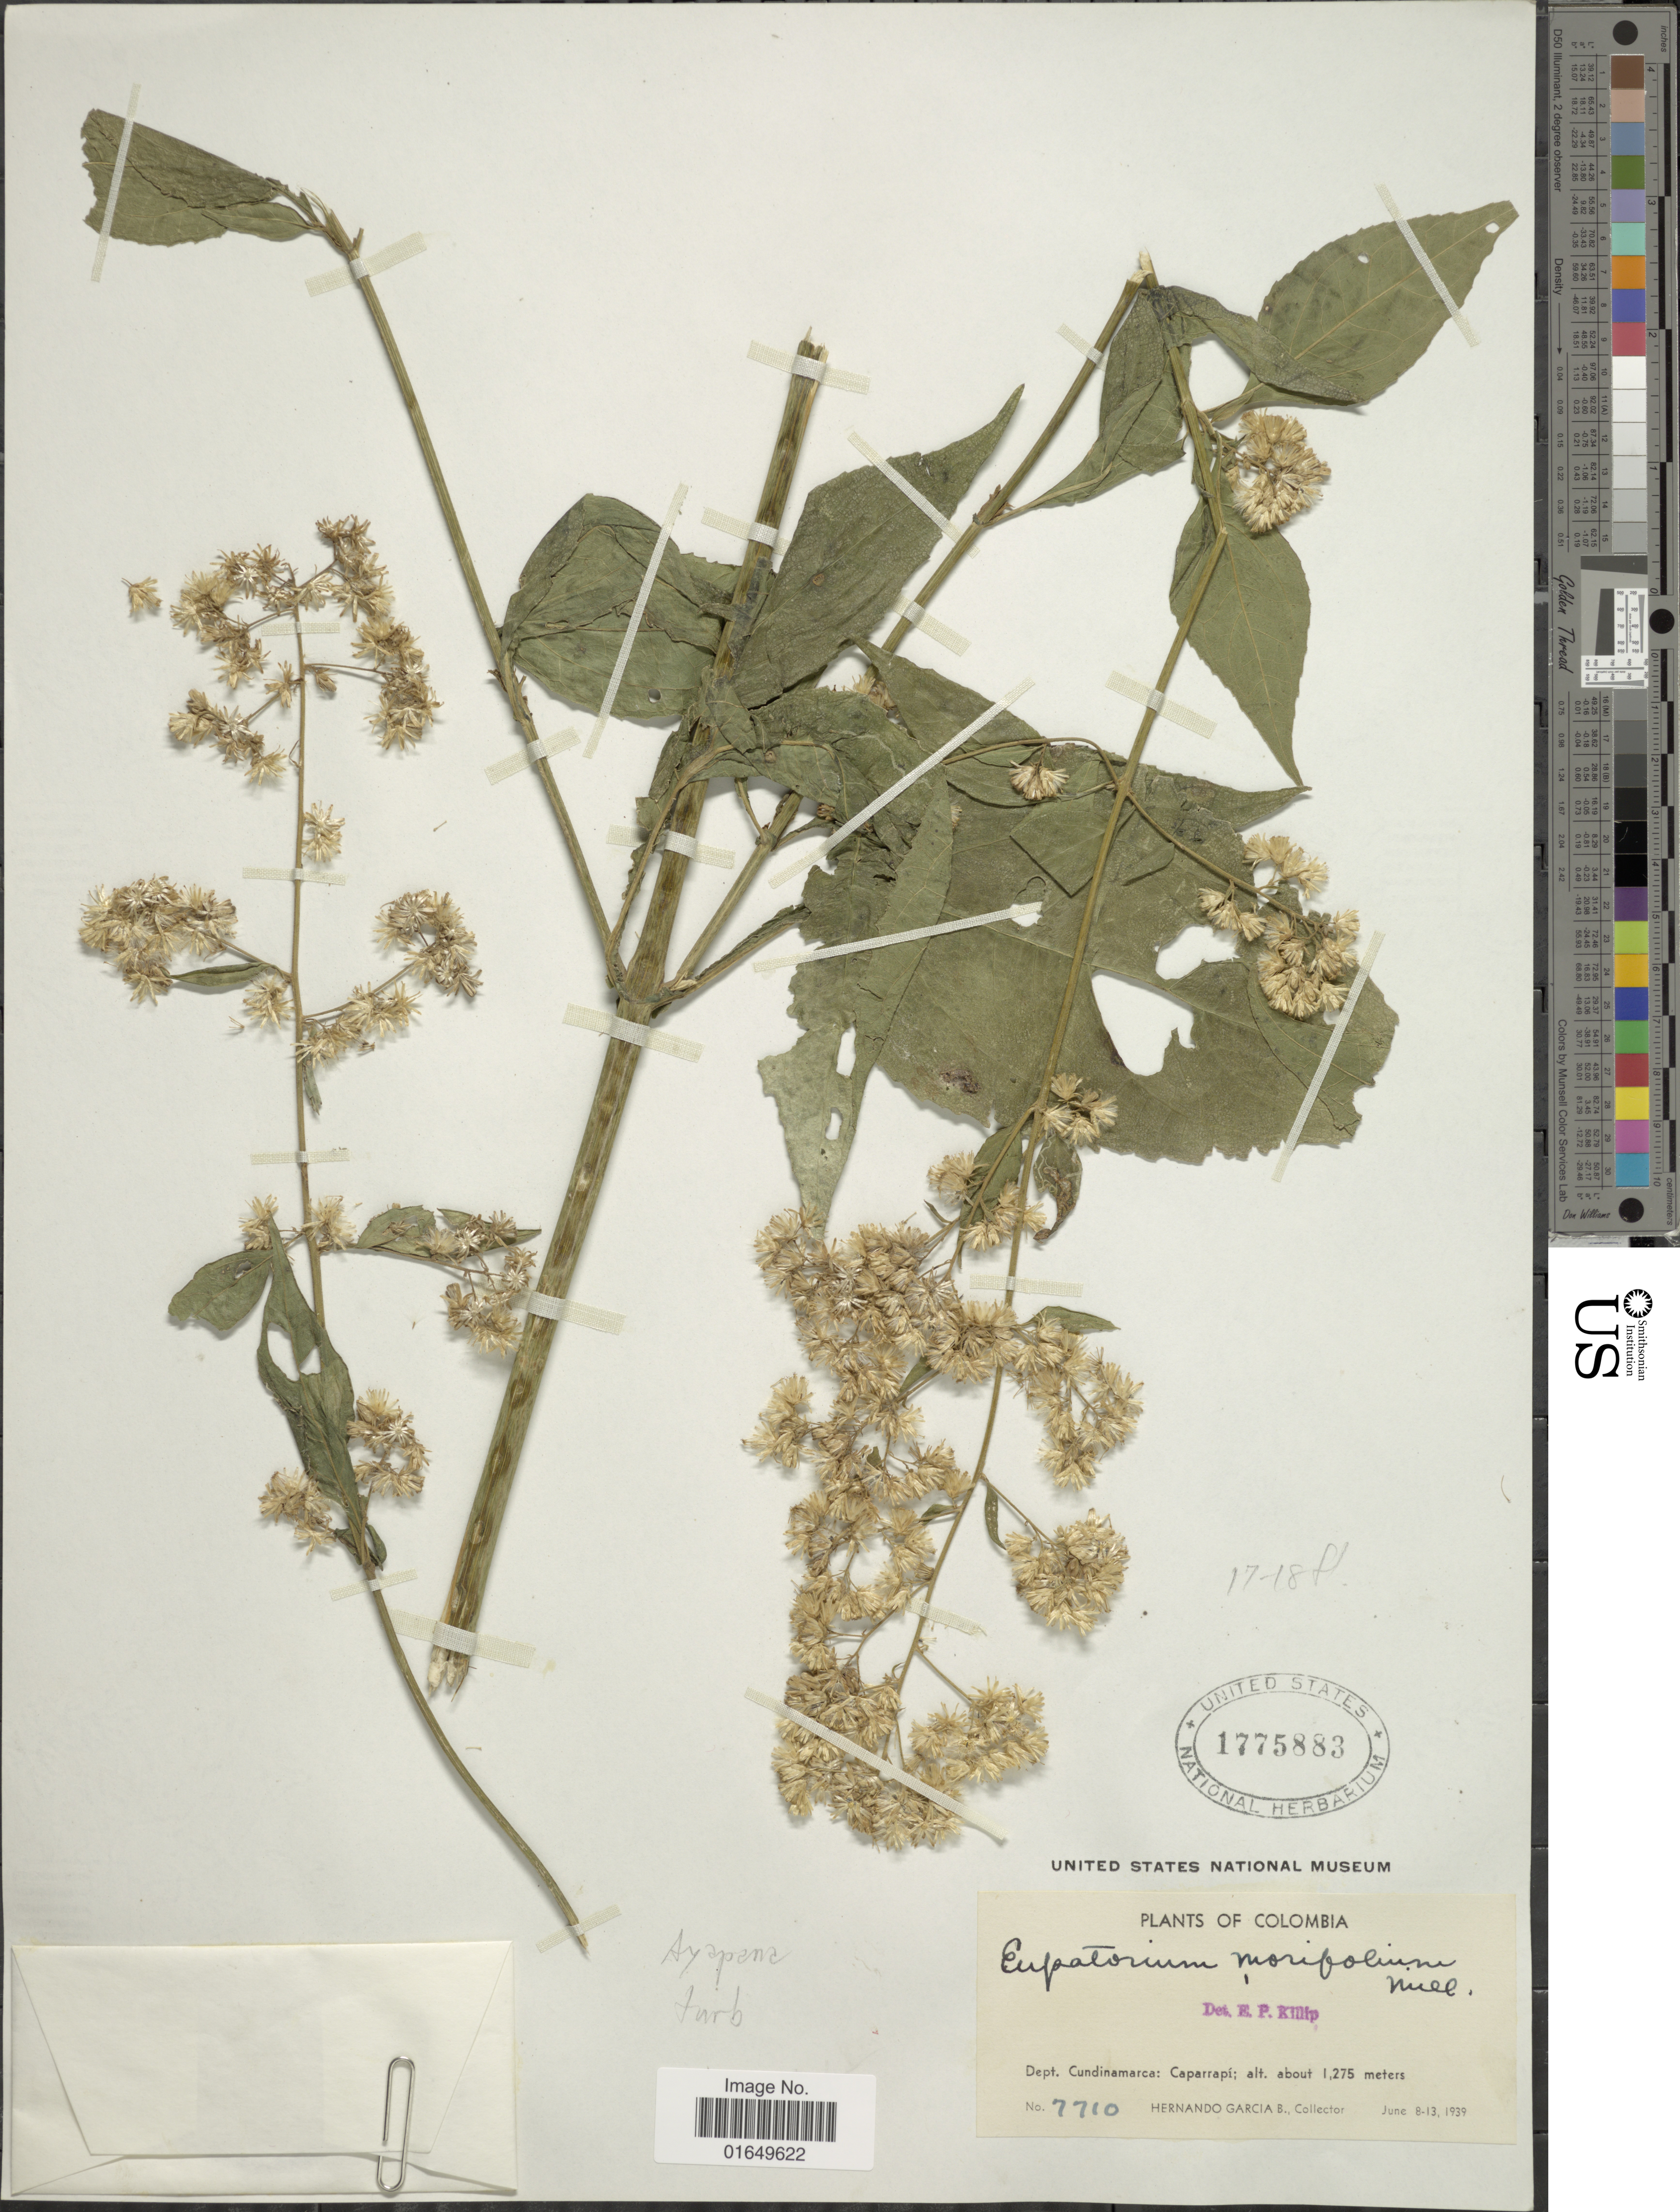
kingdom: Plantae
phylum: Tracheophyta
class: Magnoliopsida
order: Asterales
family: Asteraceae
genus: Ayapana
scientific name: Ayapana turbacensis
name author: (Hieron.) R.M. King & H. Rob.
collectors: H. García Barriga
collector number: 7710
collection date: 1939-06-08/1939-06-13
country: Colombia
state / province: Cundinamarca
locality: Caparrapí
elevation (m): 1275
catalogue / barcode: US 1775883